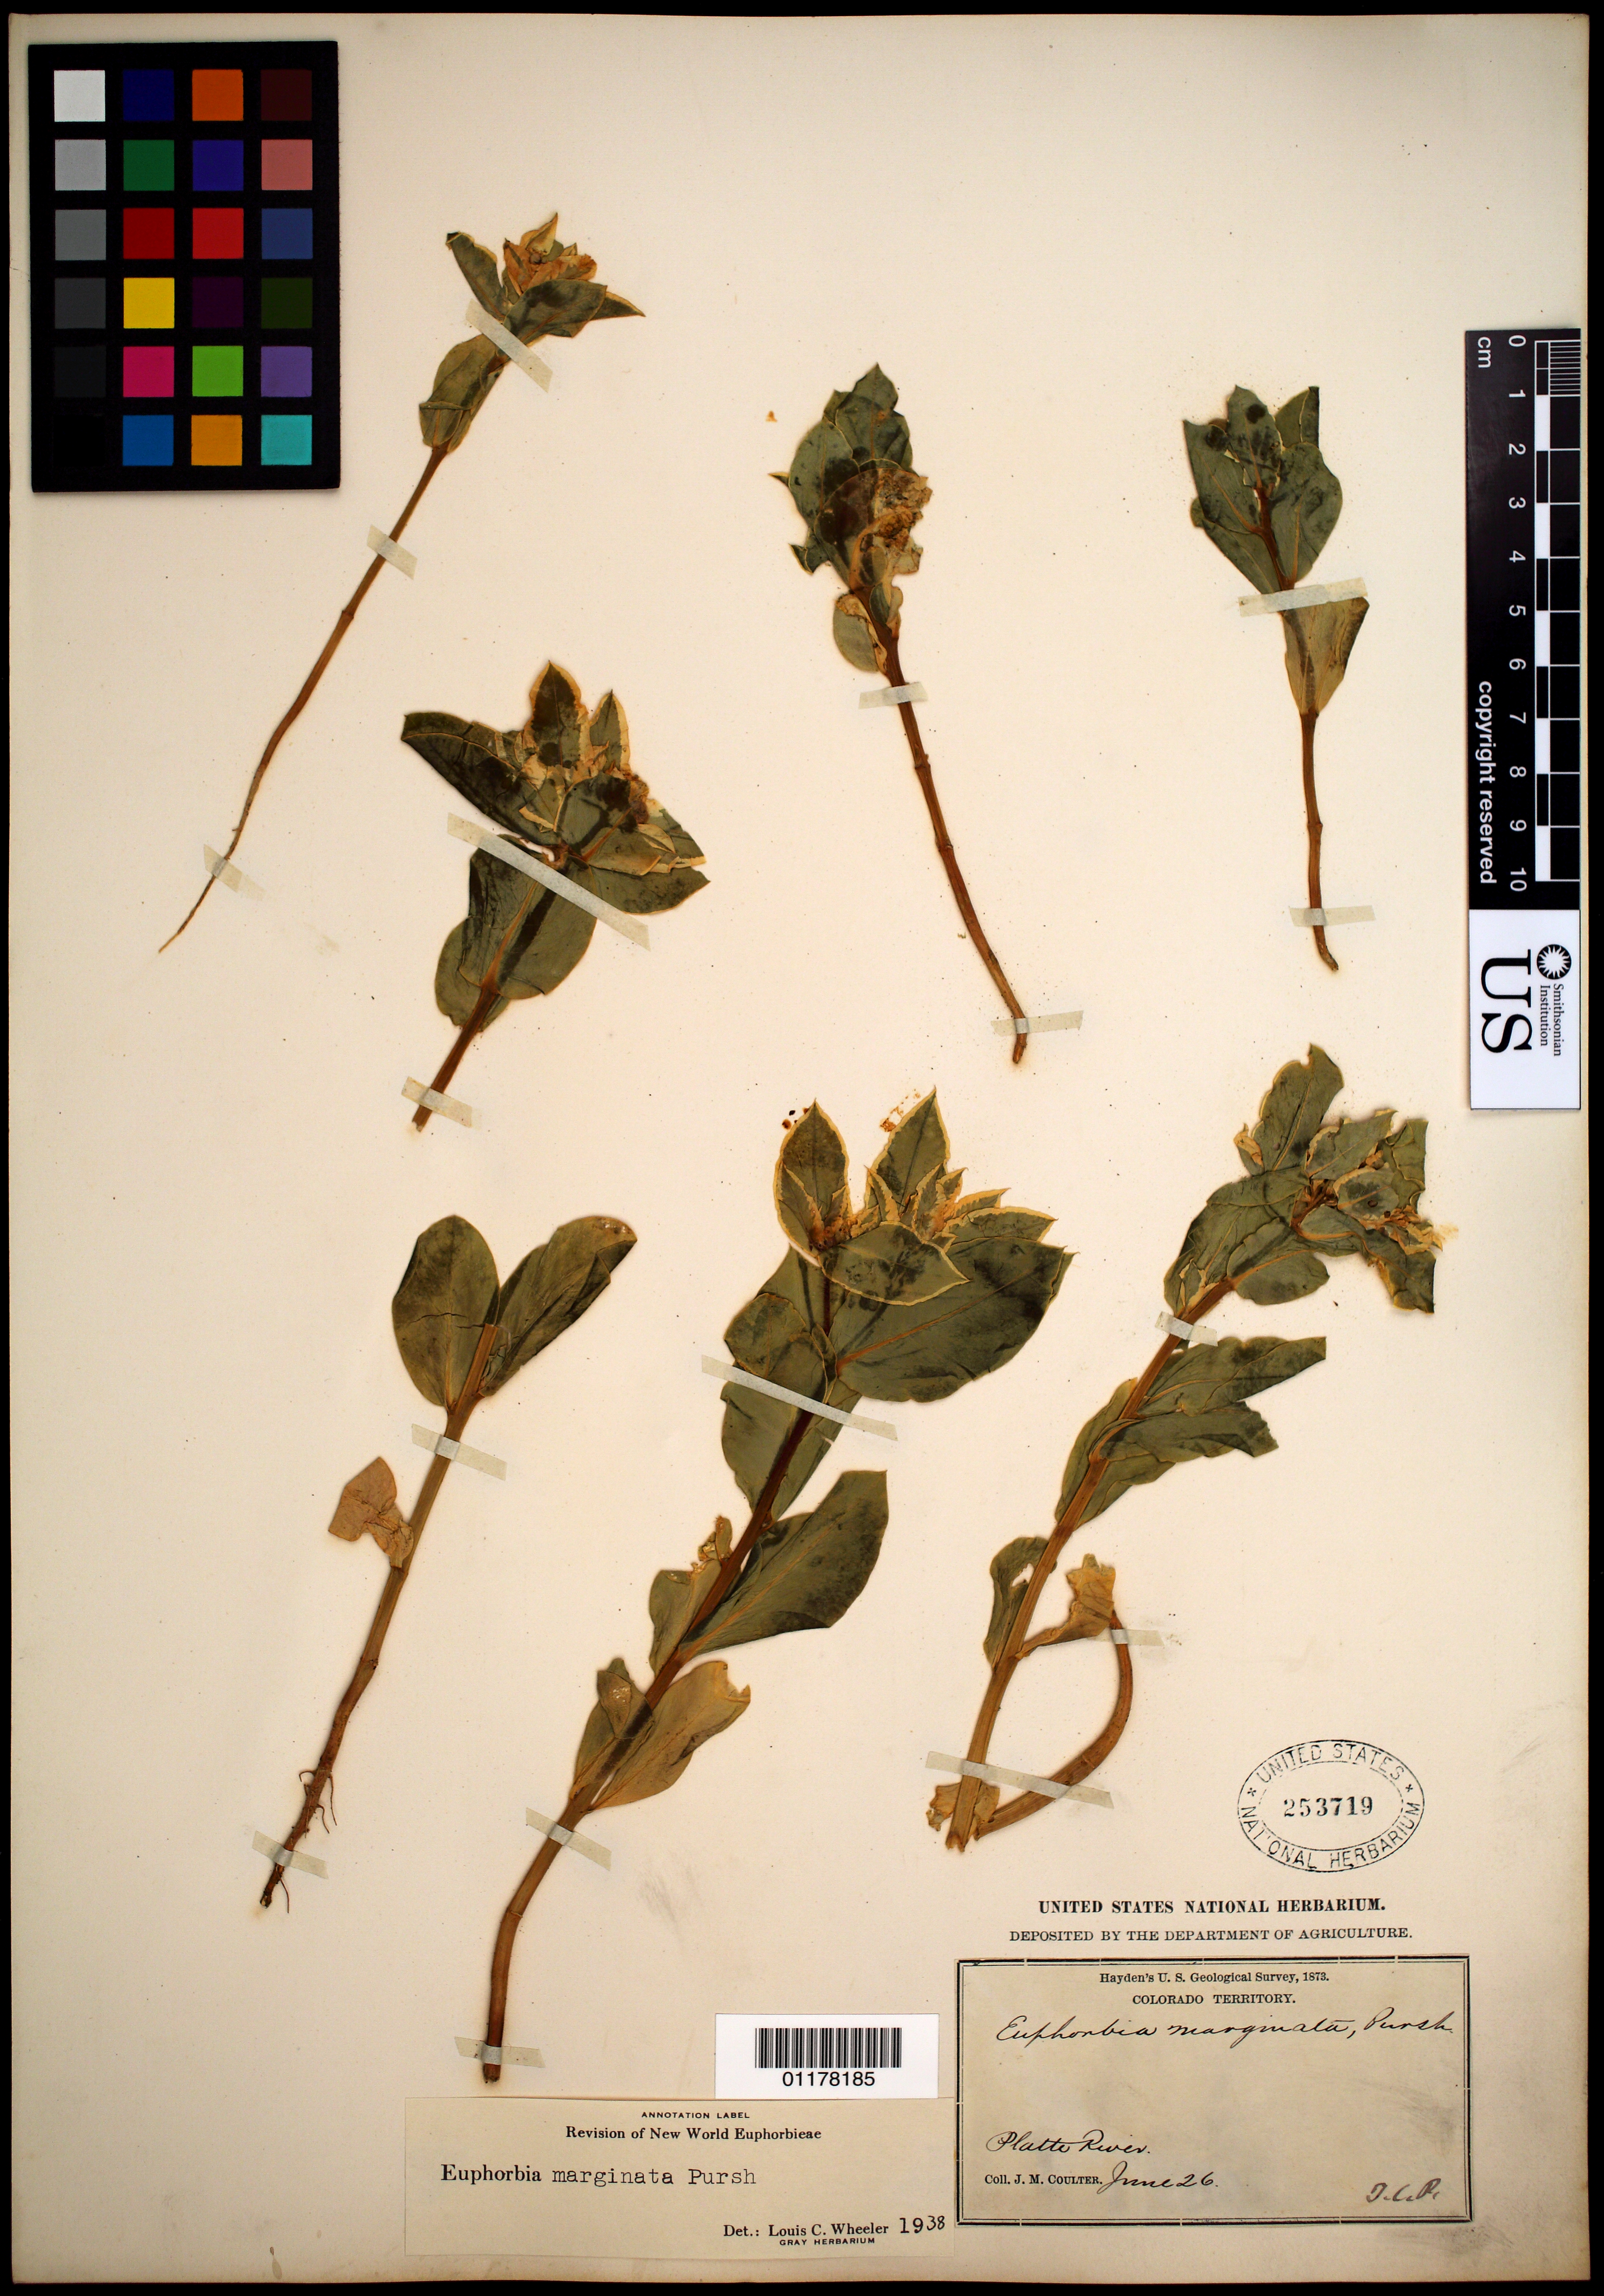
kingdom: Plantae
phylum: Tracheophyta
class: Magnoliopsida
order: Malpighiales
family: Euphorbiaceae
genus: Euphorbia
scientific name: Euphorbia marginata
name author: Pursh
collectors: J. M. Coulter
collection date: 1873-06-26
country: United States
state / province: Colorado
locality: Platte River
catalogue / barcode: US 253719